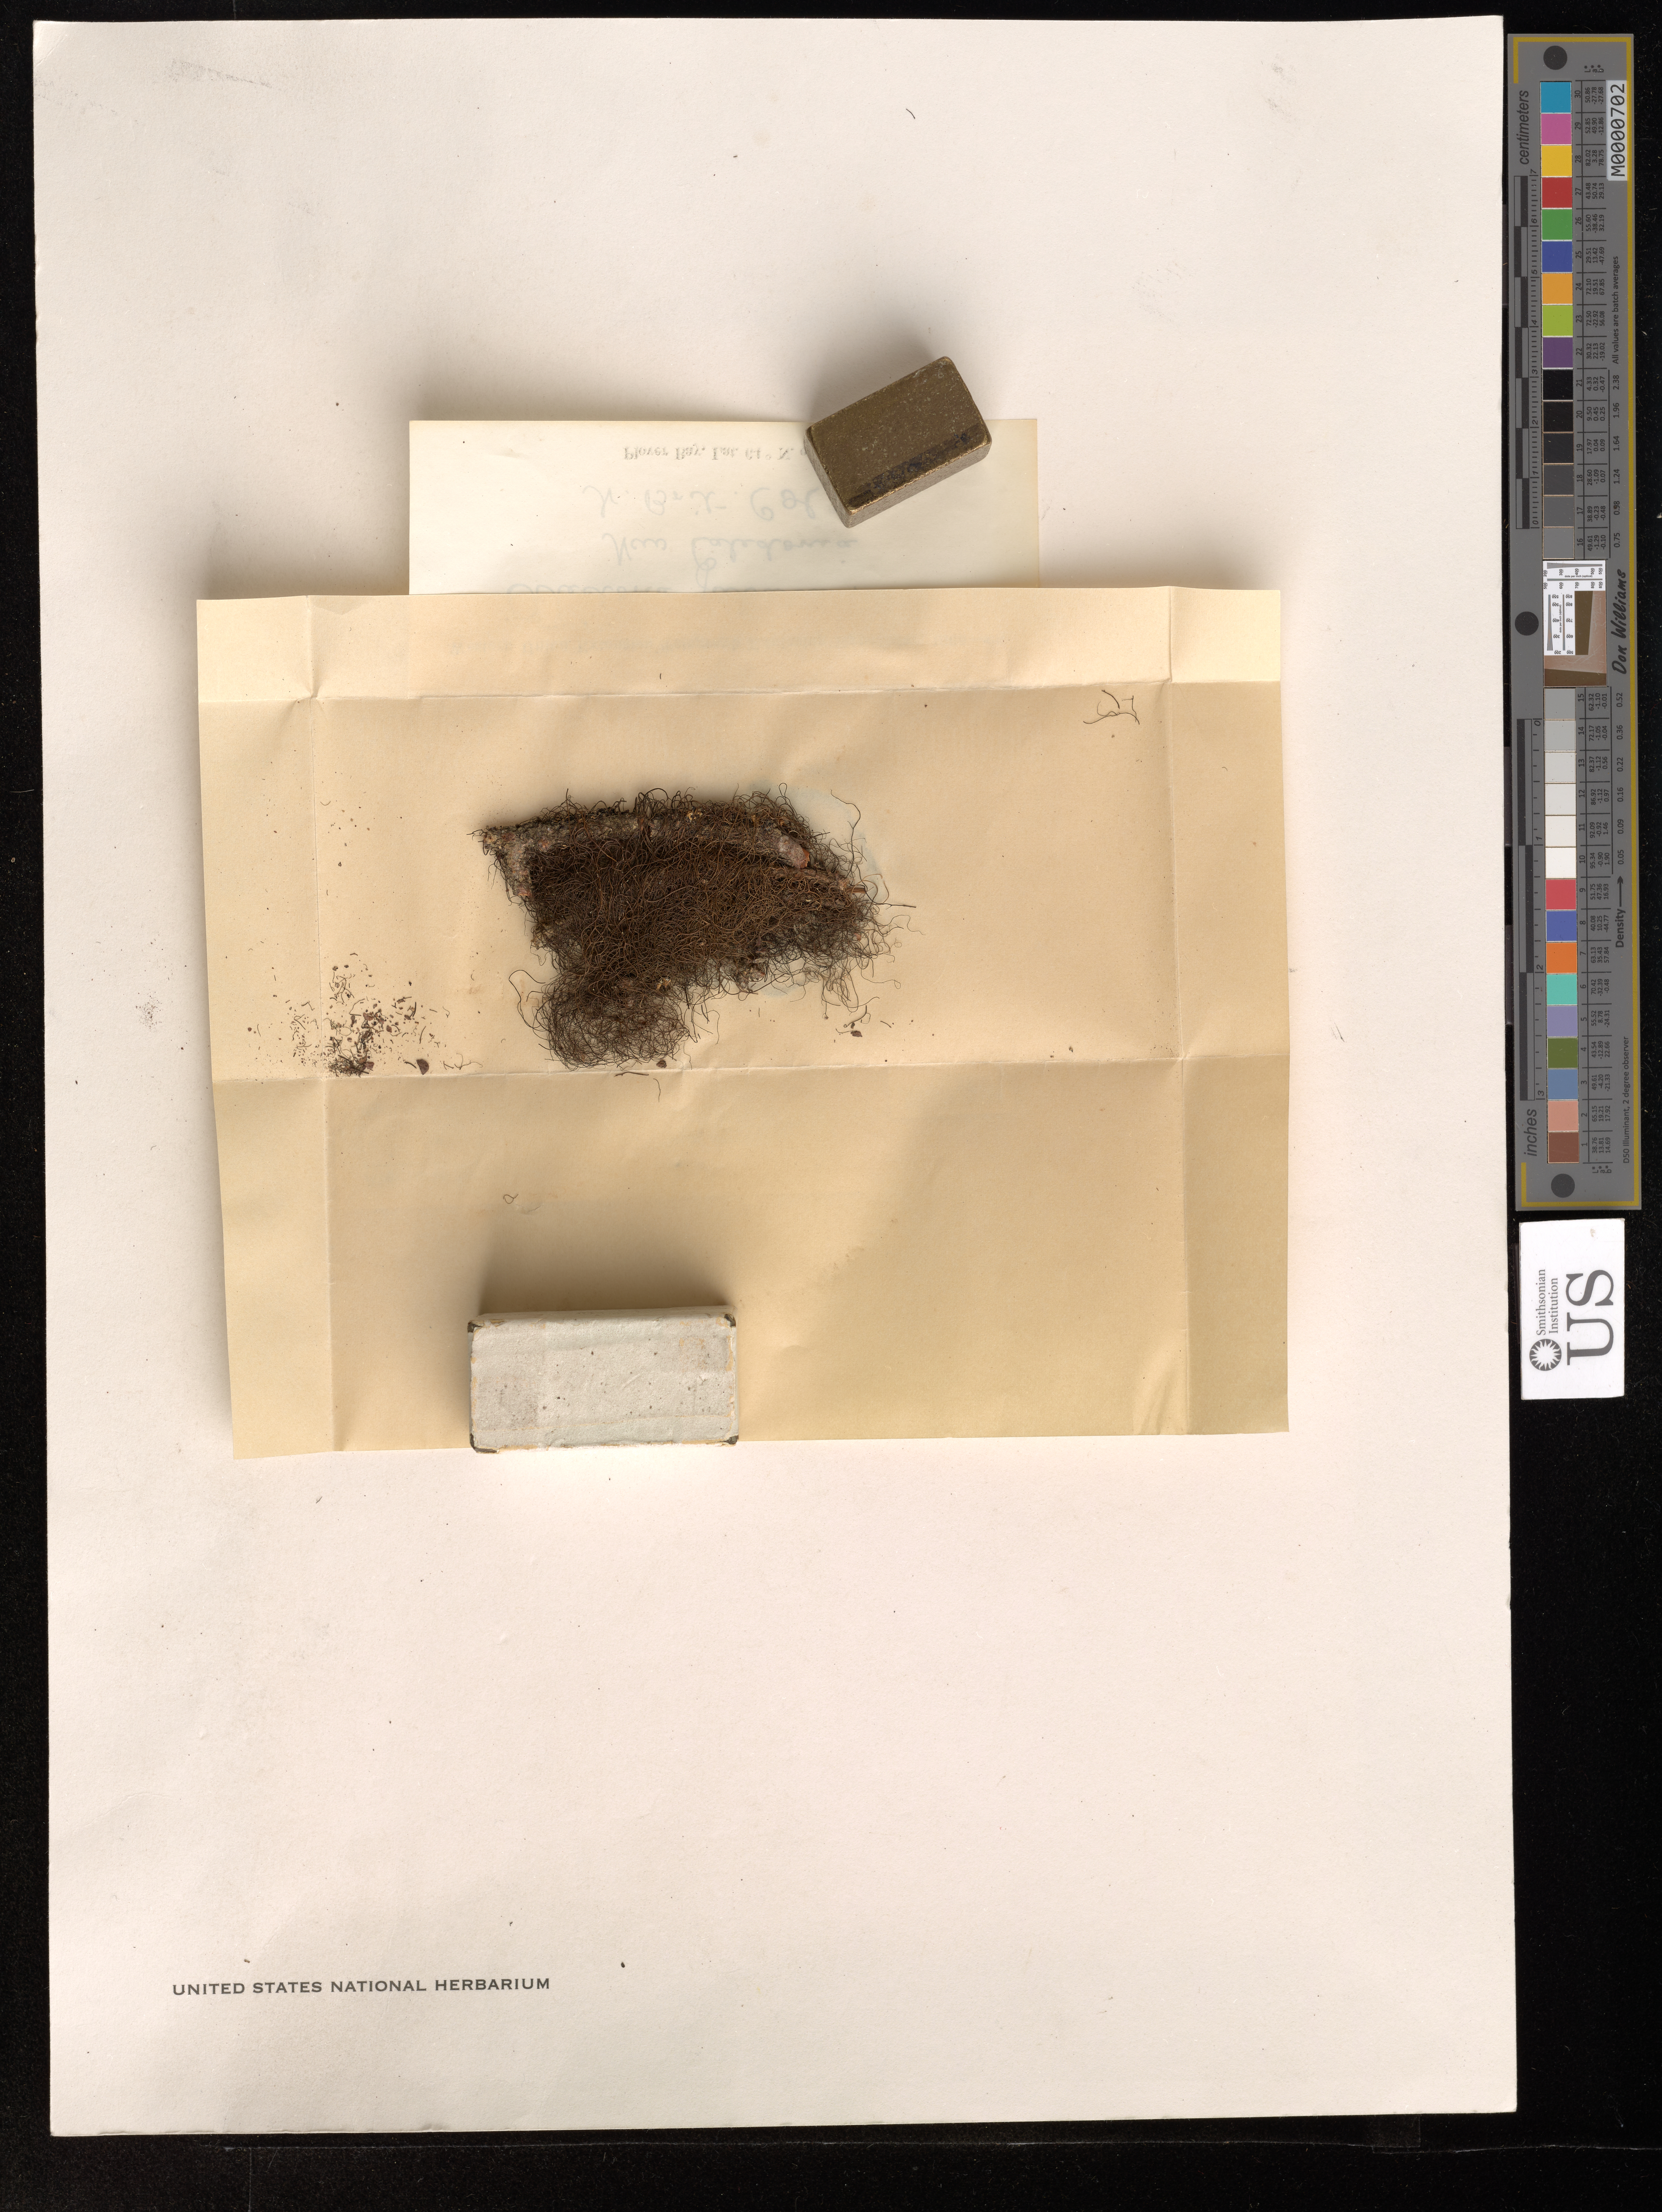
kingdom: Fungi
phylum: Ascomycota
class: Lecanoromycetes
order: Lecanorales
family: Parmeliaceae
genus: Bryoria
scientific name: Bryoria fuscescens var. fuscescens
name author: (Gyeln.) Brodo & D.Hawksw.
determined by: Brodo, I. M.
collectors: Western Union Extension Telegraph Exploring Expedition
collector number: s,n.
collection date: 1865/1866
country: New Caledonia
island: New Caledonia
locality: Plover Bay